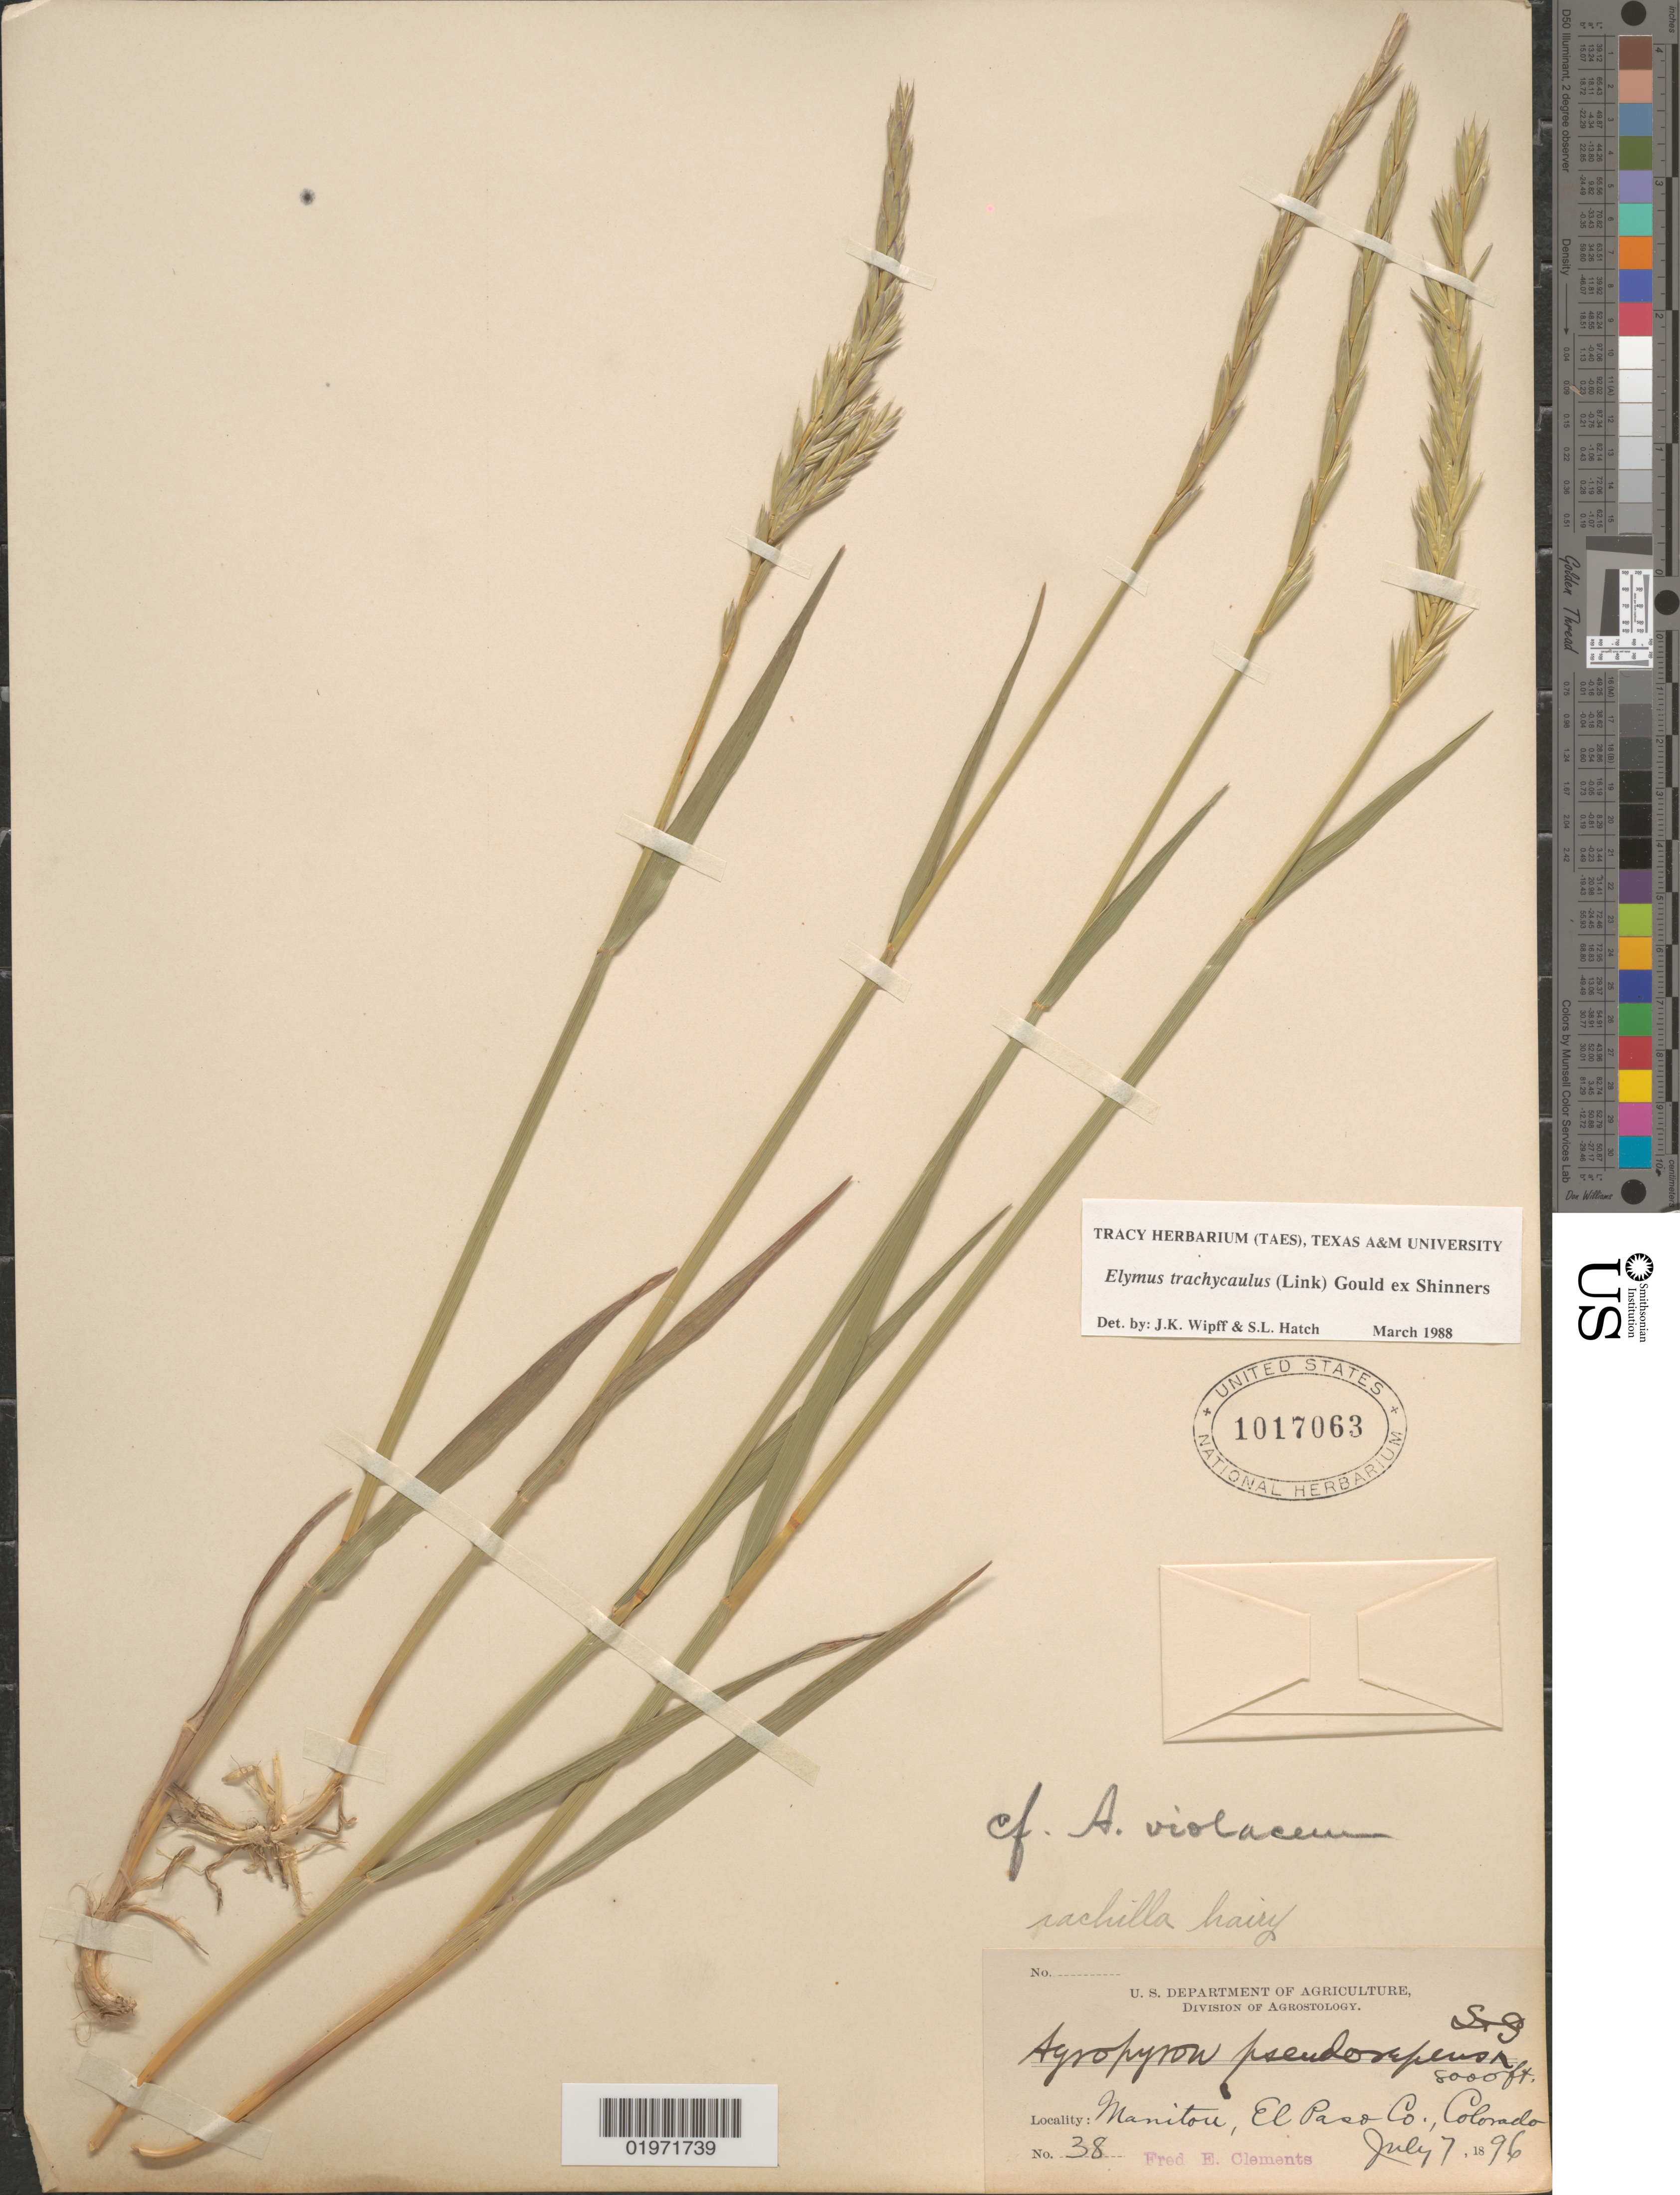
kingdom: Plantae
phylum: Tracheophyta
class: Liliopsida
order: Poales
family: Poaceae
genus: Elymus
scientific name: Elymus trachycaulus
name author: (Link) Gould ex Shinners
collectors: F. E. Clements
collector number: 38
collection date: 1896-07-07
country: United States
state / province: Colorado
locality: Manitou, El Paso Co.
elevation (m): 2438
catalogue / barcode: US 1017063